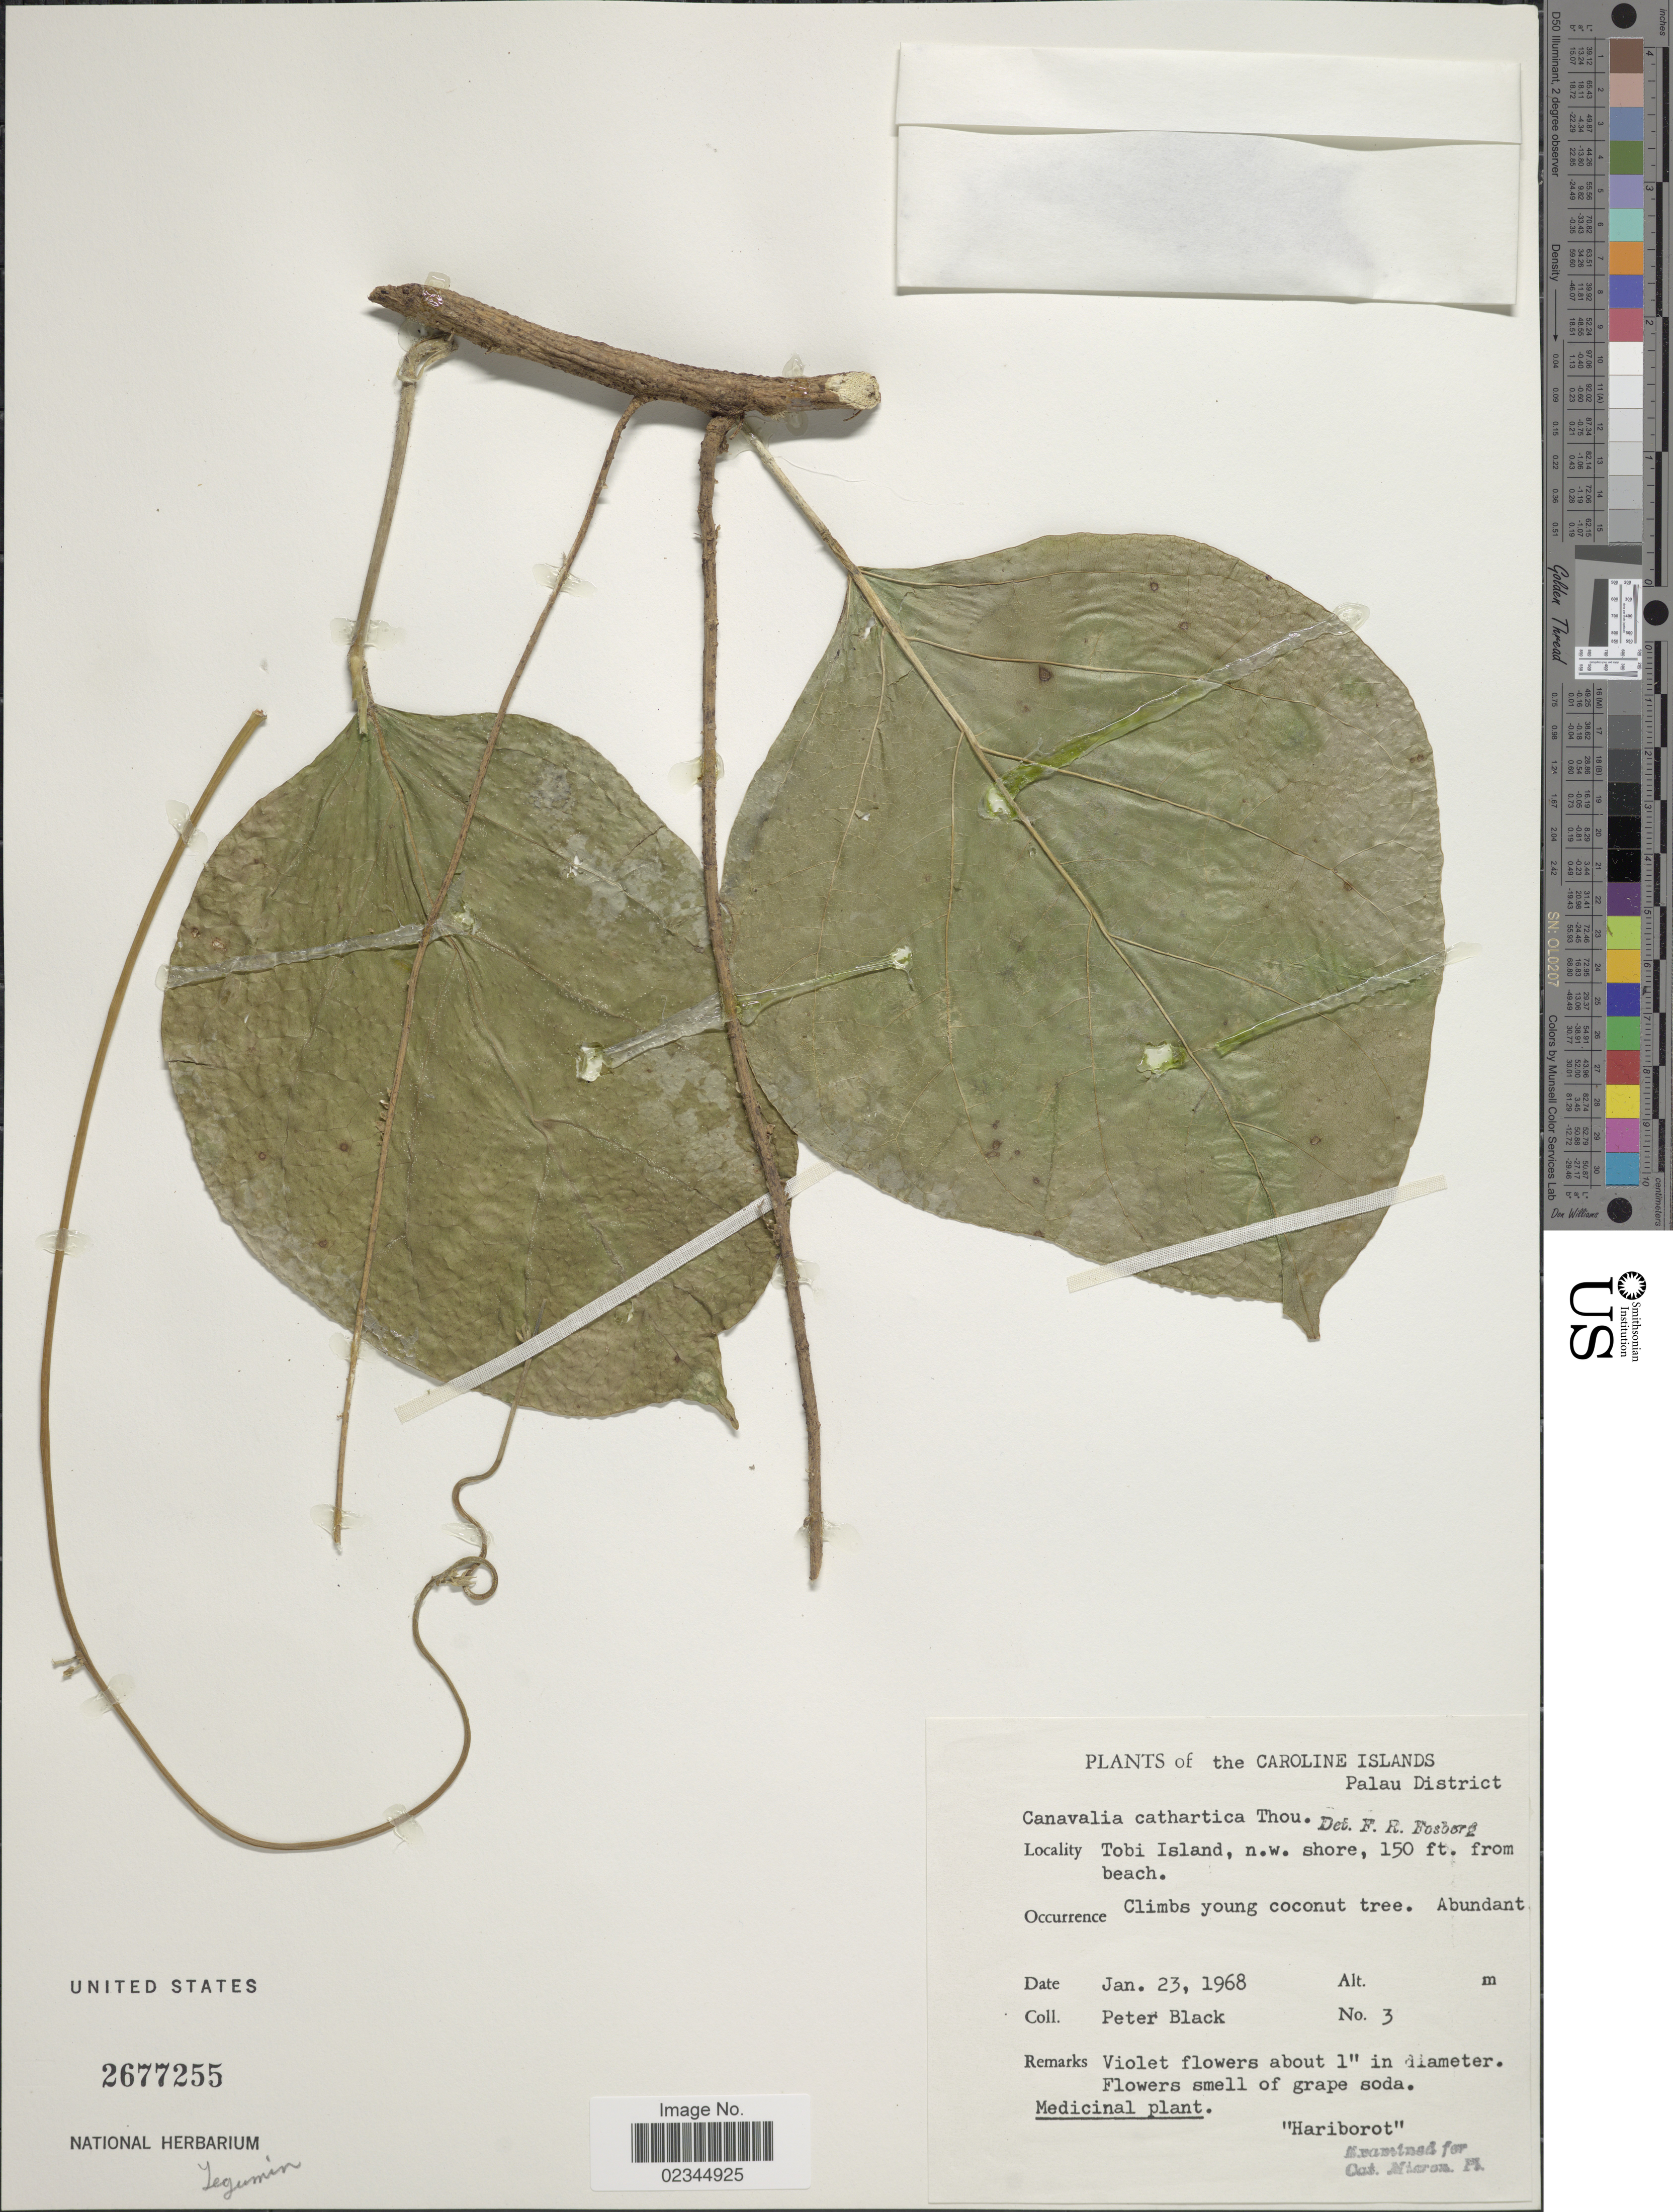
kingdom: Plantae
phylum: Tracheophyta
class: Magnoliopsida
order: Fabales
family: Fabaceae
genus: Canavalia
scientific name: Canavalia cathartica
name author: Thouars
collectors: P. Black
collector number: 3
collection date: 1968-01-23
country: Palau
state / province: Belau Outliers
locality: Caroline Islands, Palau District, Tobi Island, n.w. shore from beach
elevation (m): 46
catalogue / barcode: US 2677255